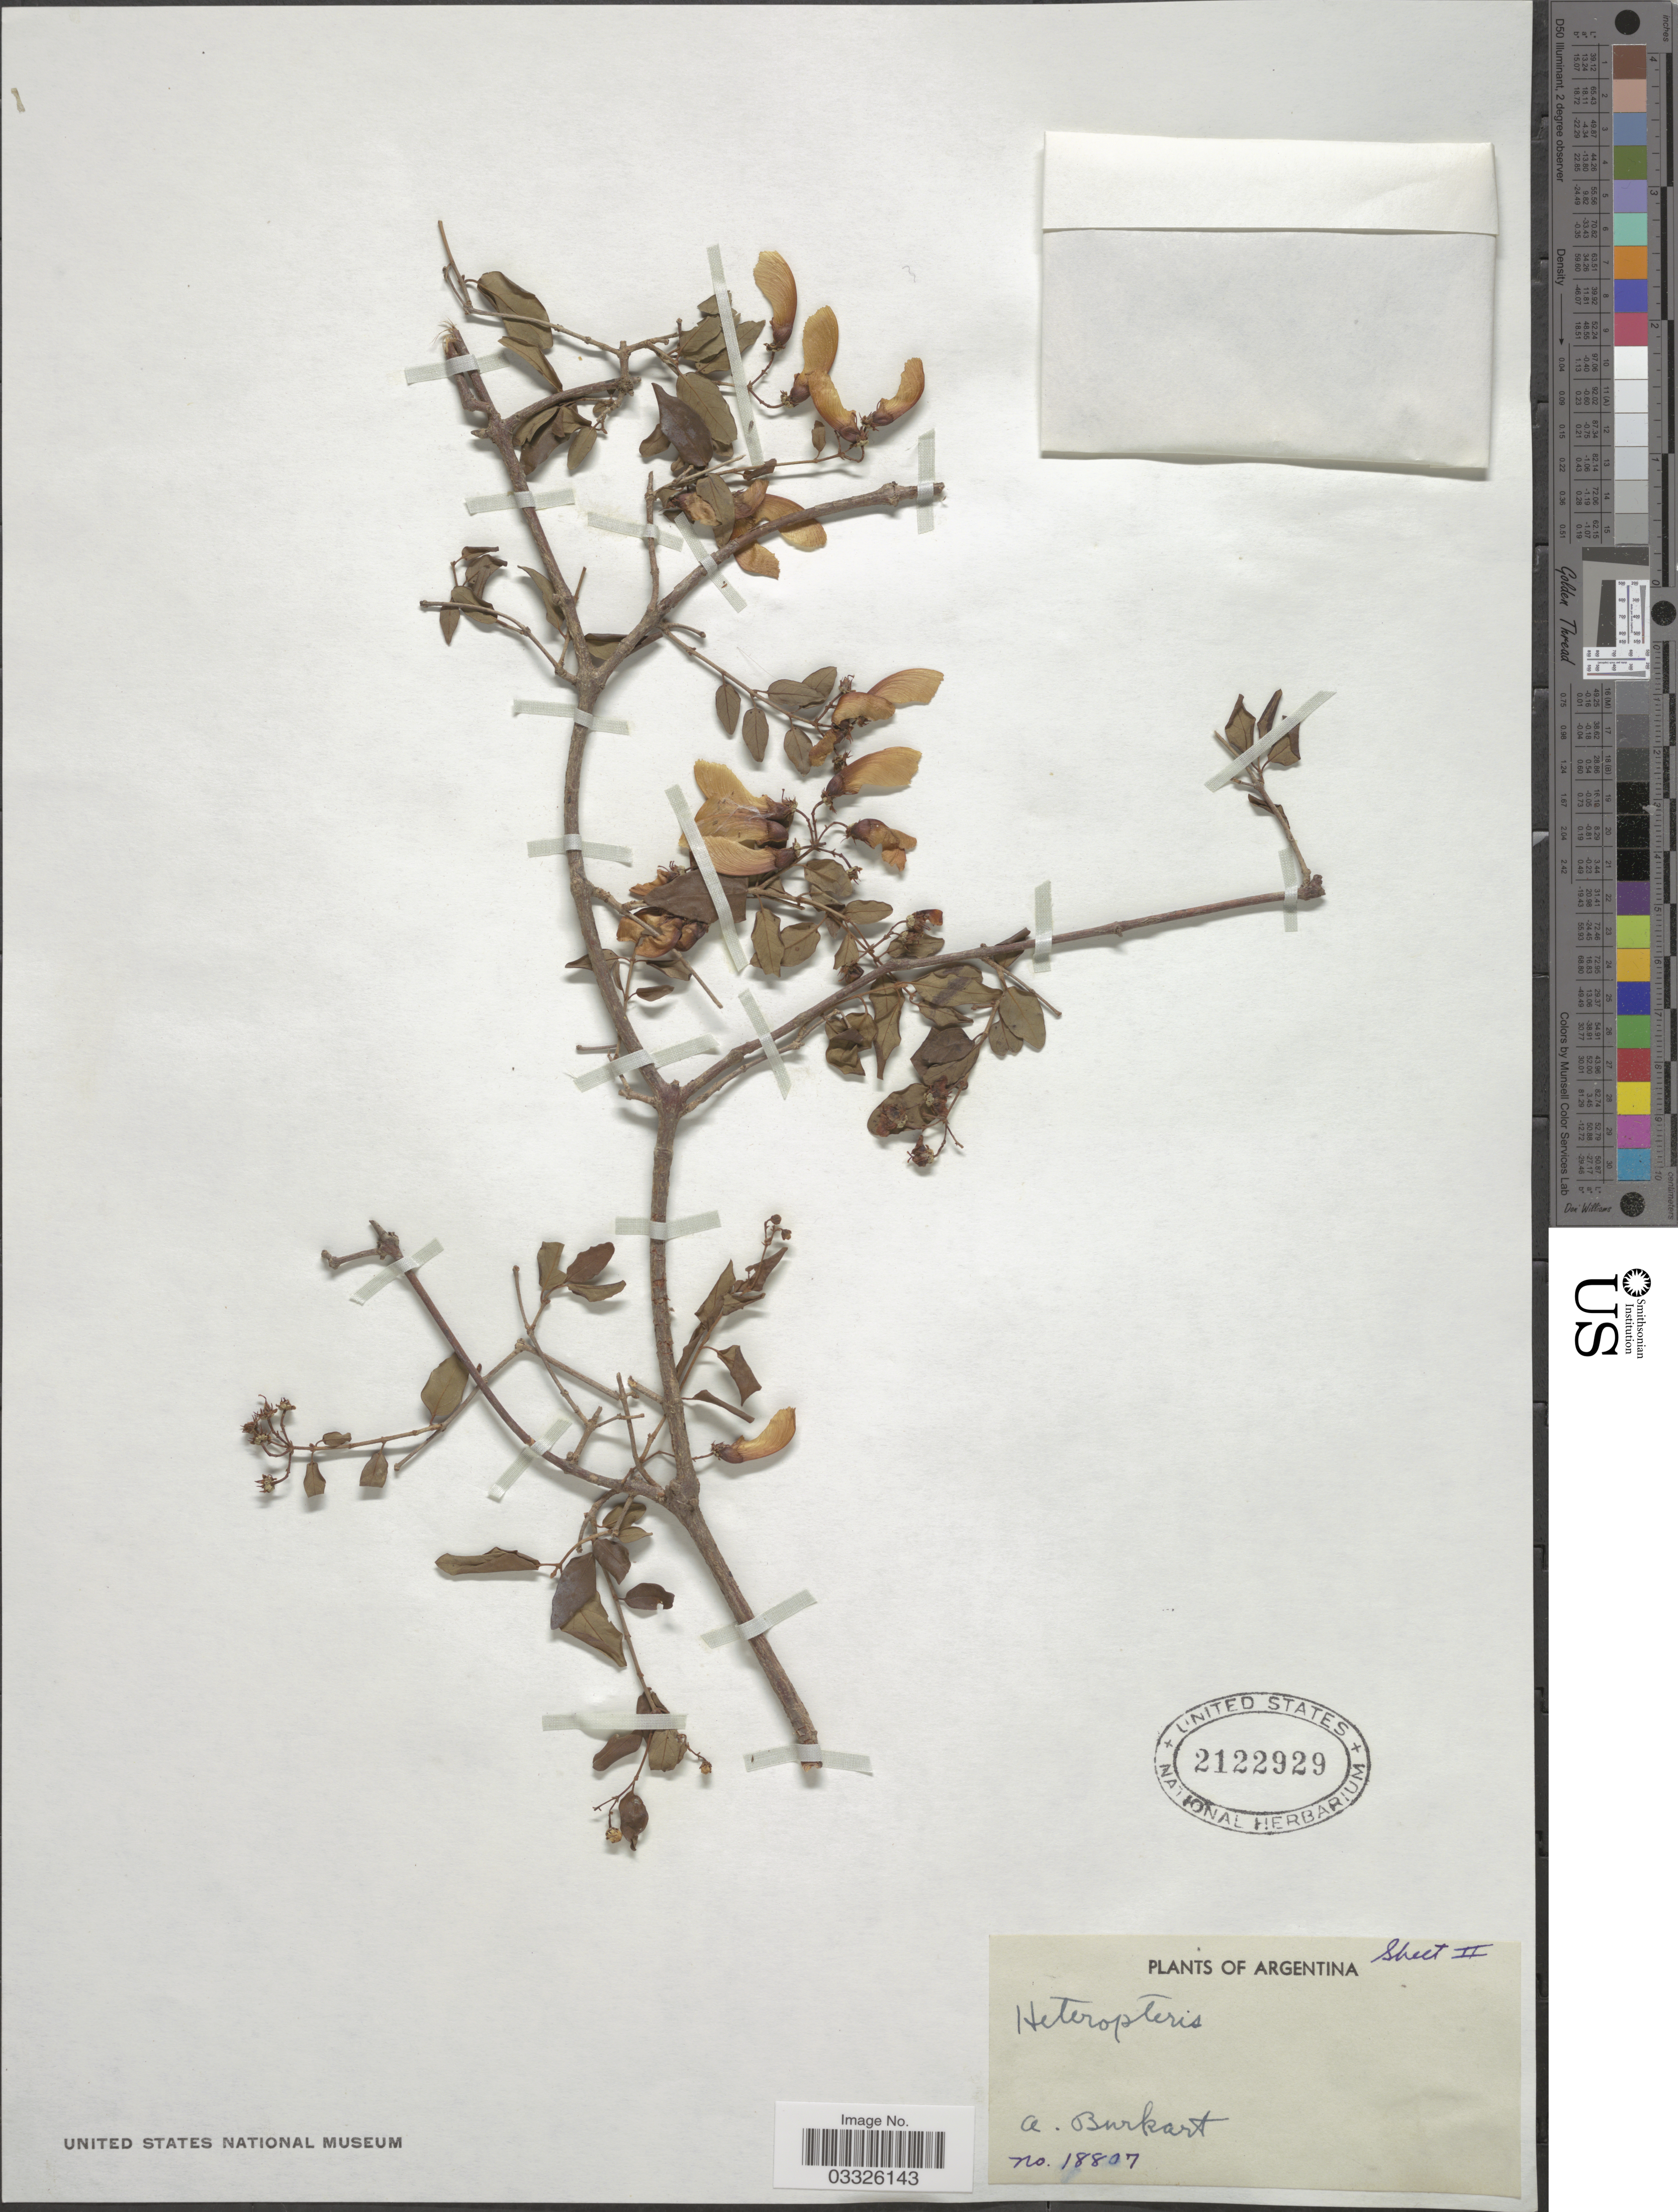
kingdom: Plantae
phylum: Tracheophyta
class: Magnoliopsida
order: Malpighiales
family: Malpighiaceae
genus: Heteropterys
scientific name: Heteropterys sp.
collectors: A. E. Burkart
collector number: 18807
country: Argentina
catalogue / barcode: US 2122929